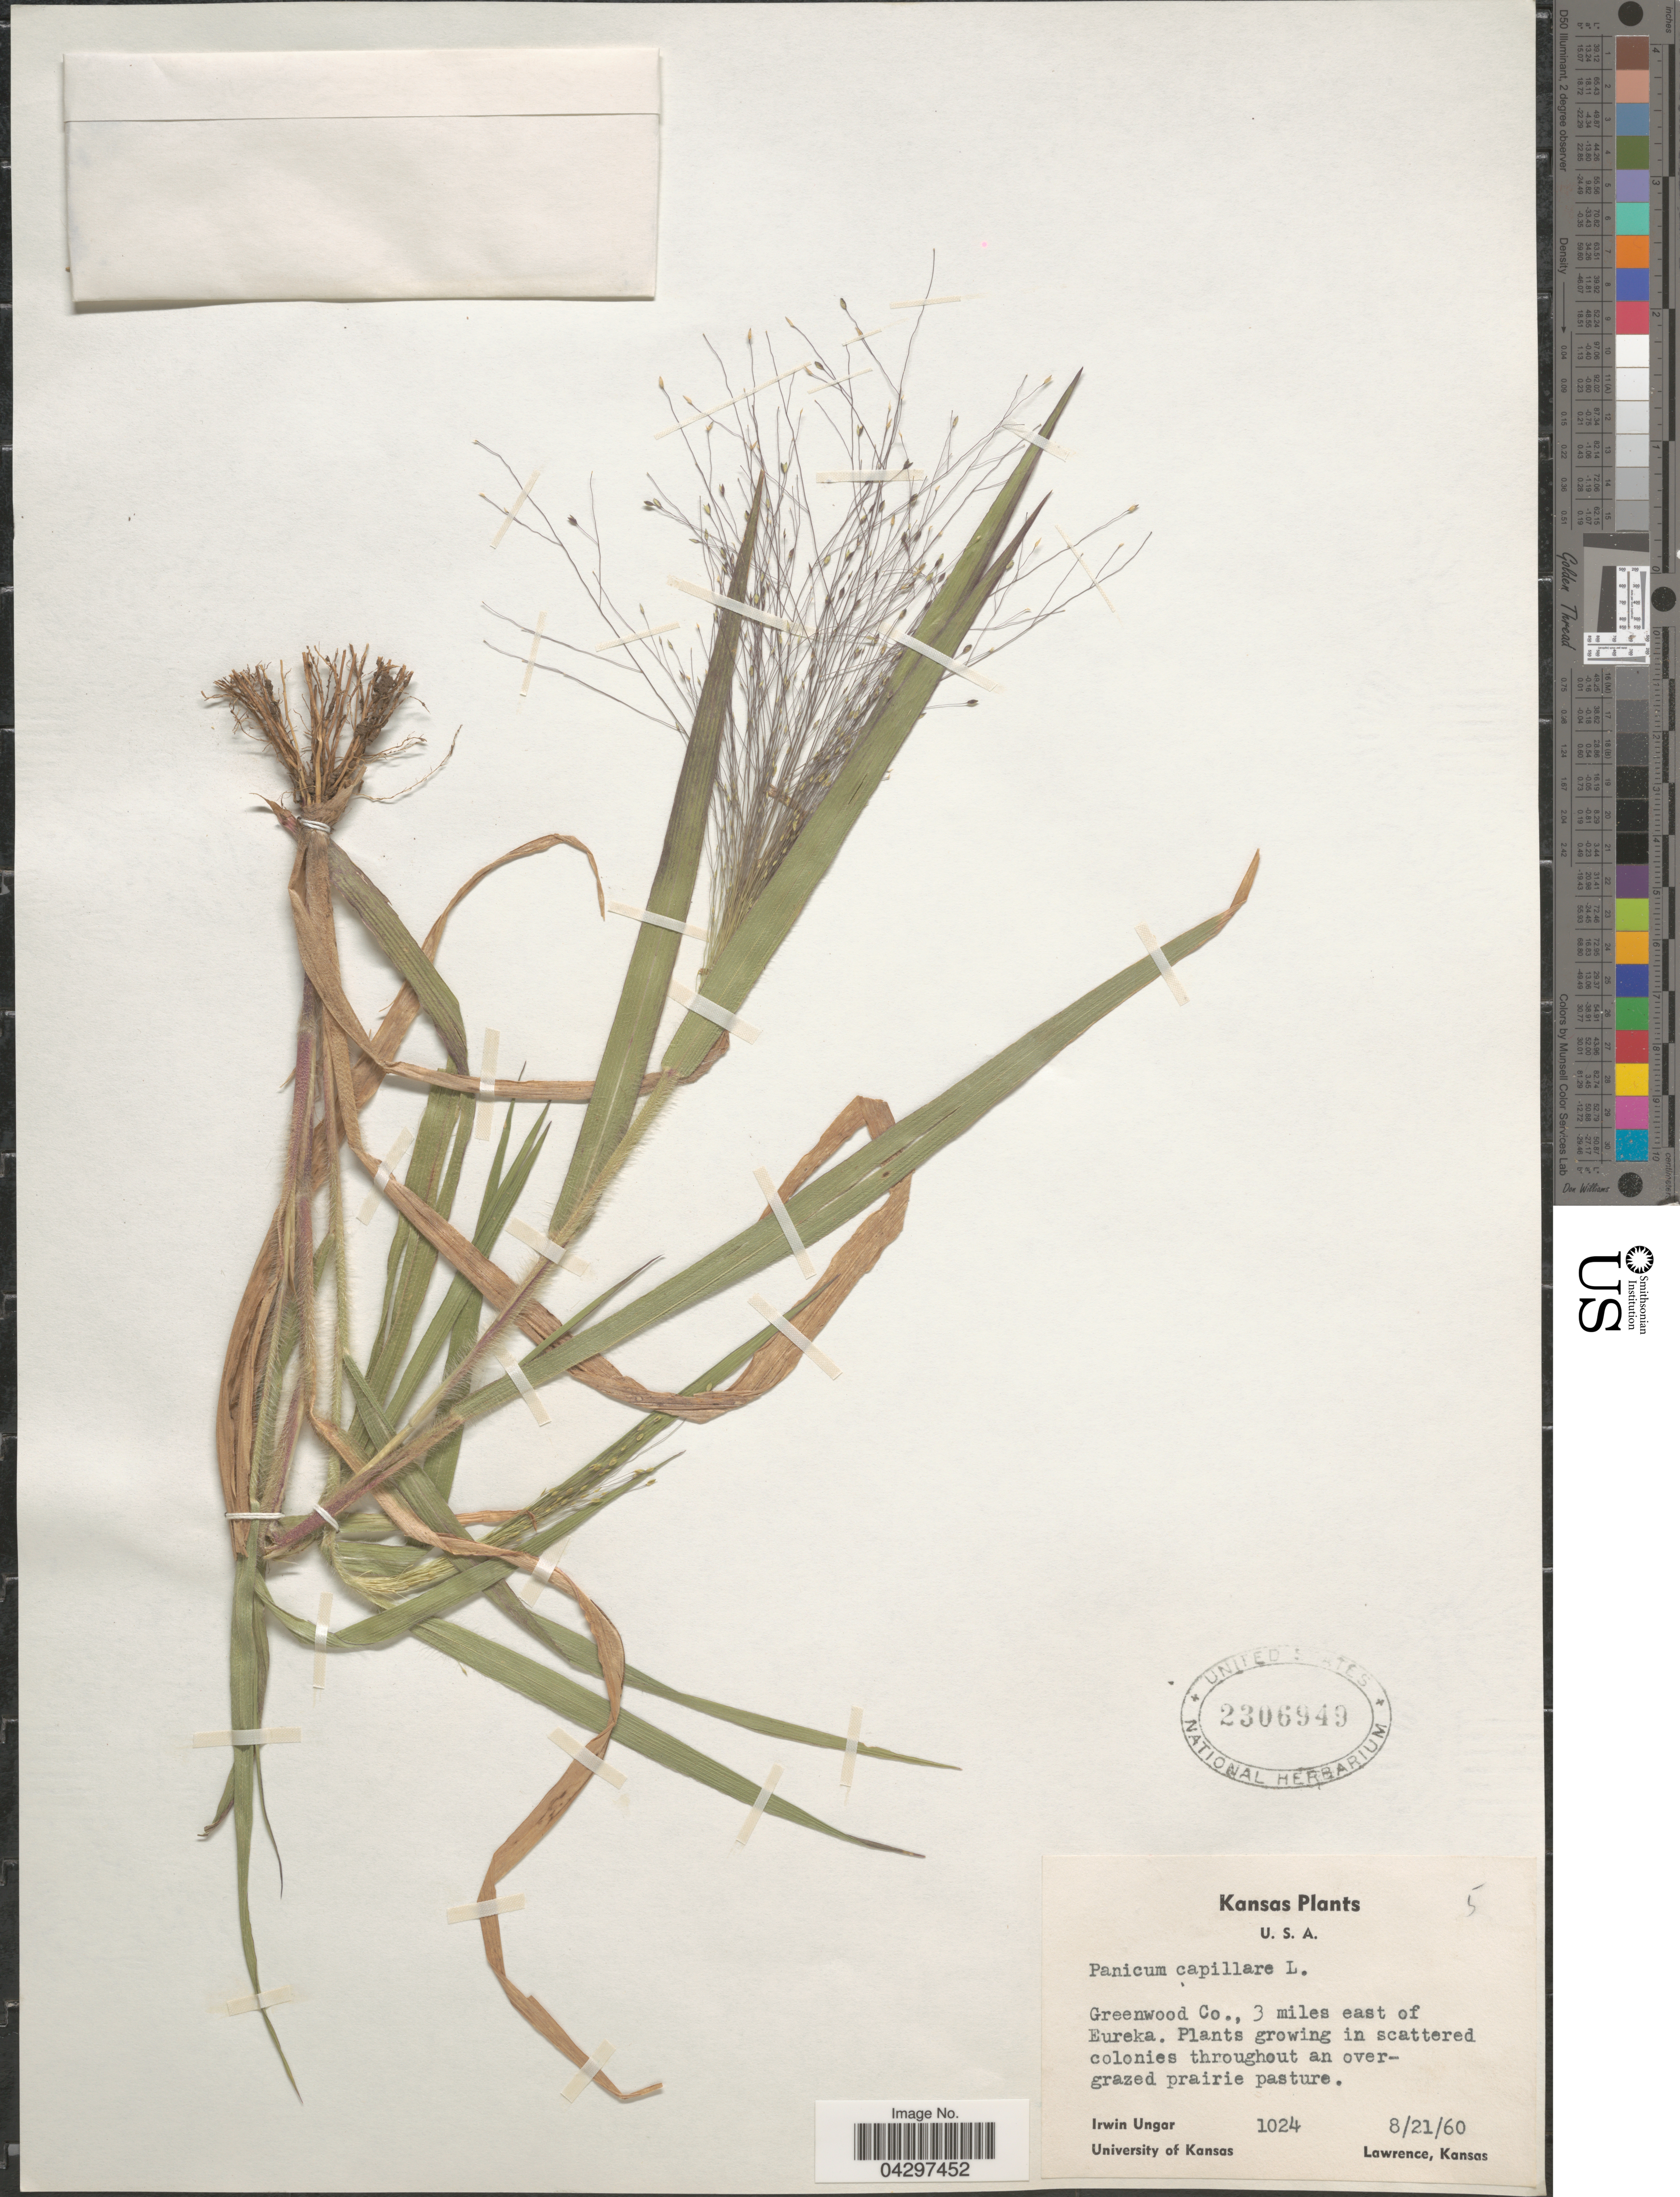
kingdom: Plantae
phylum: Tracheophyta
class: Liliopsida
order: Poales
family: Poaceae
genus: Panicum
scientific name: Panicum capillare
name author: L.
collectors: I. Ungar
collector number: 1024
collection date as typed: Transcribed d/m/y: 21/8/60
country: United States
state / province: Kansas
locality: Greenwood Co., 3 miles east of Eureka.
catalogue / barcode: US 2306949